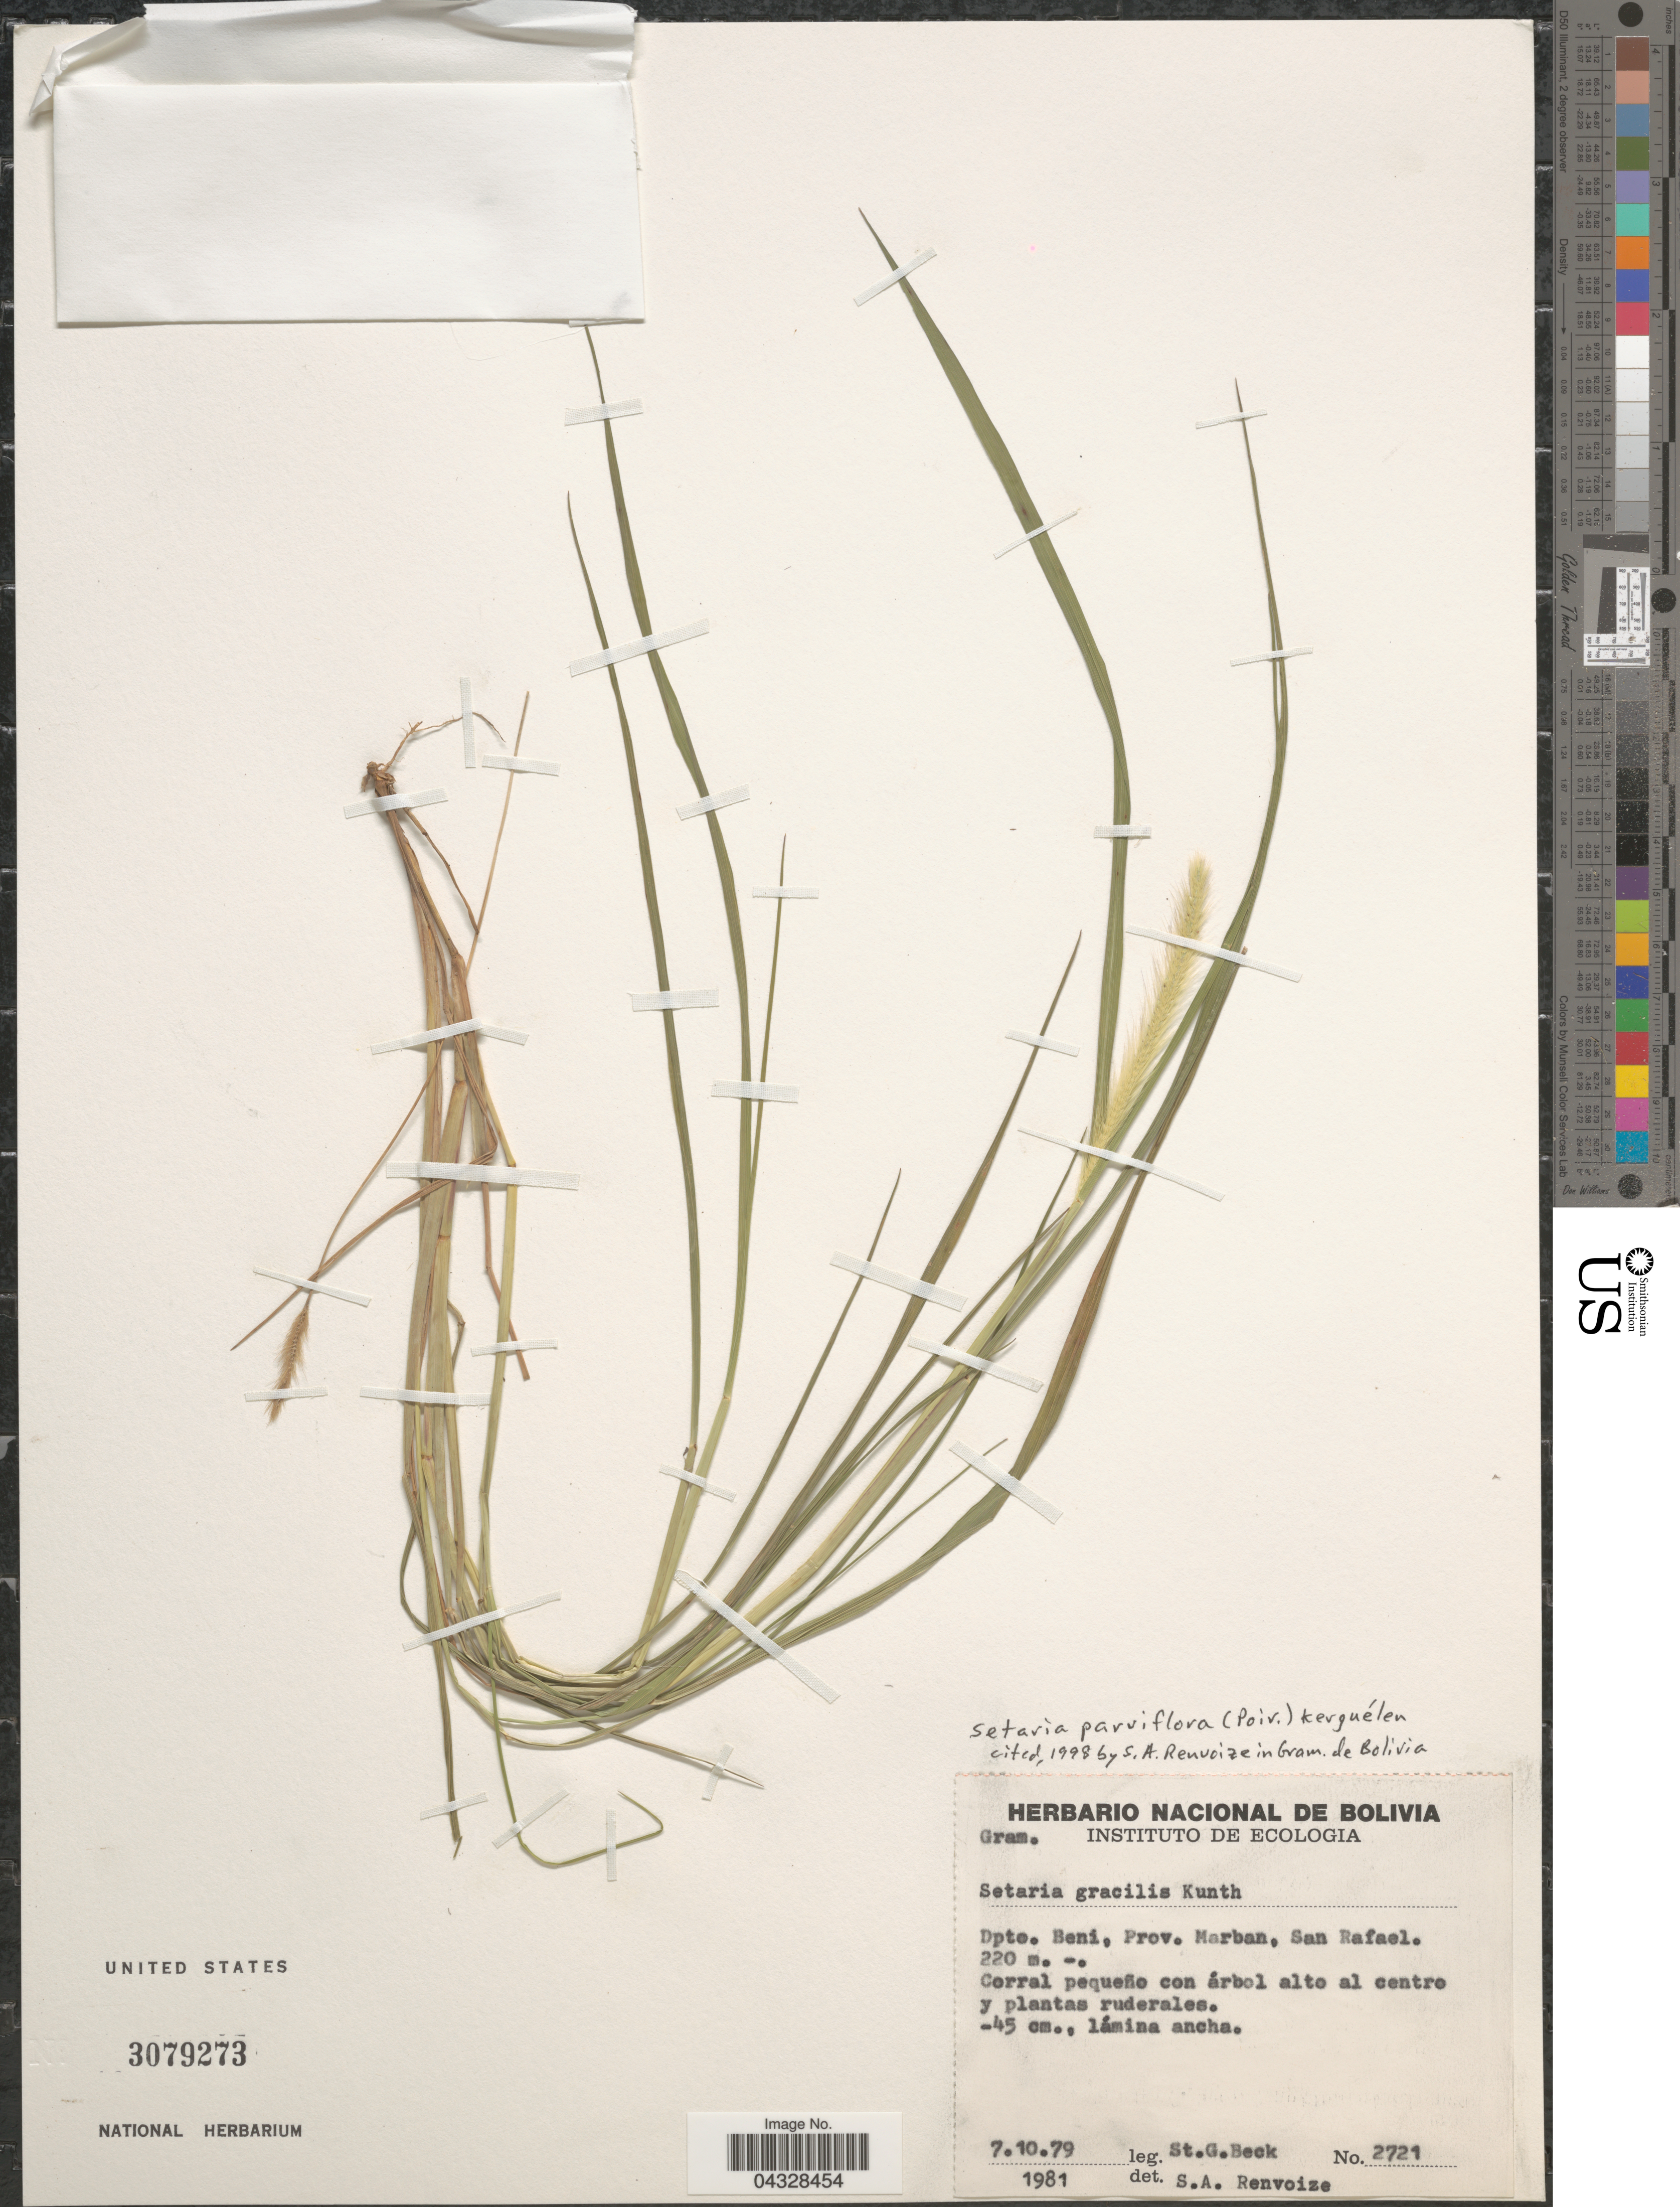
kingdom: Plantae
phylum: Tracheophyta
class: Liliopsida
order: Poales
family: Poaceae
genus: Setaria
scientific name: Setaria parviflora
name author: (Poir.) Kerguélen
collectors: S. G. Beck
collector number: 2721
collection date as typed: Transcribed d/m/y: 7/10/79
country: Bolivia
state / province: Beni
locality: Dpto. Beni, Prov. Marban, San Rafael.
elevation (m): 220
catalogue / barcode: US 3079273